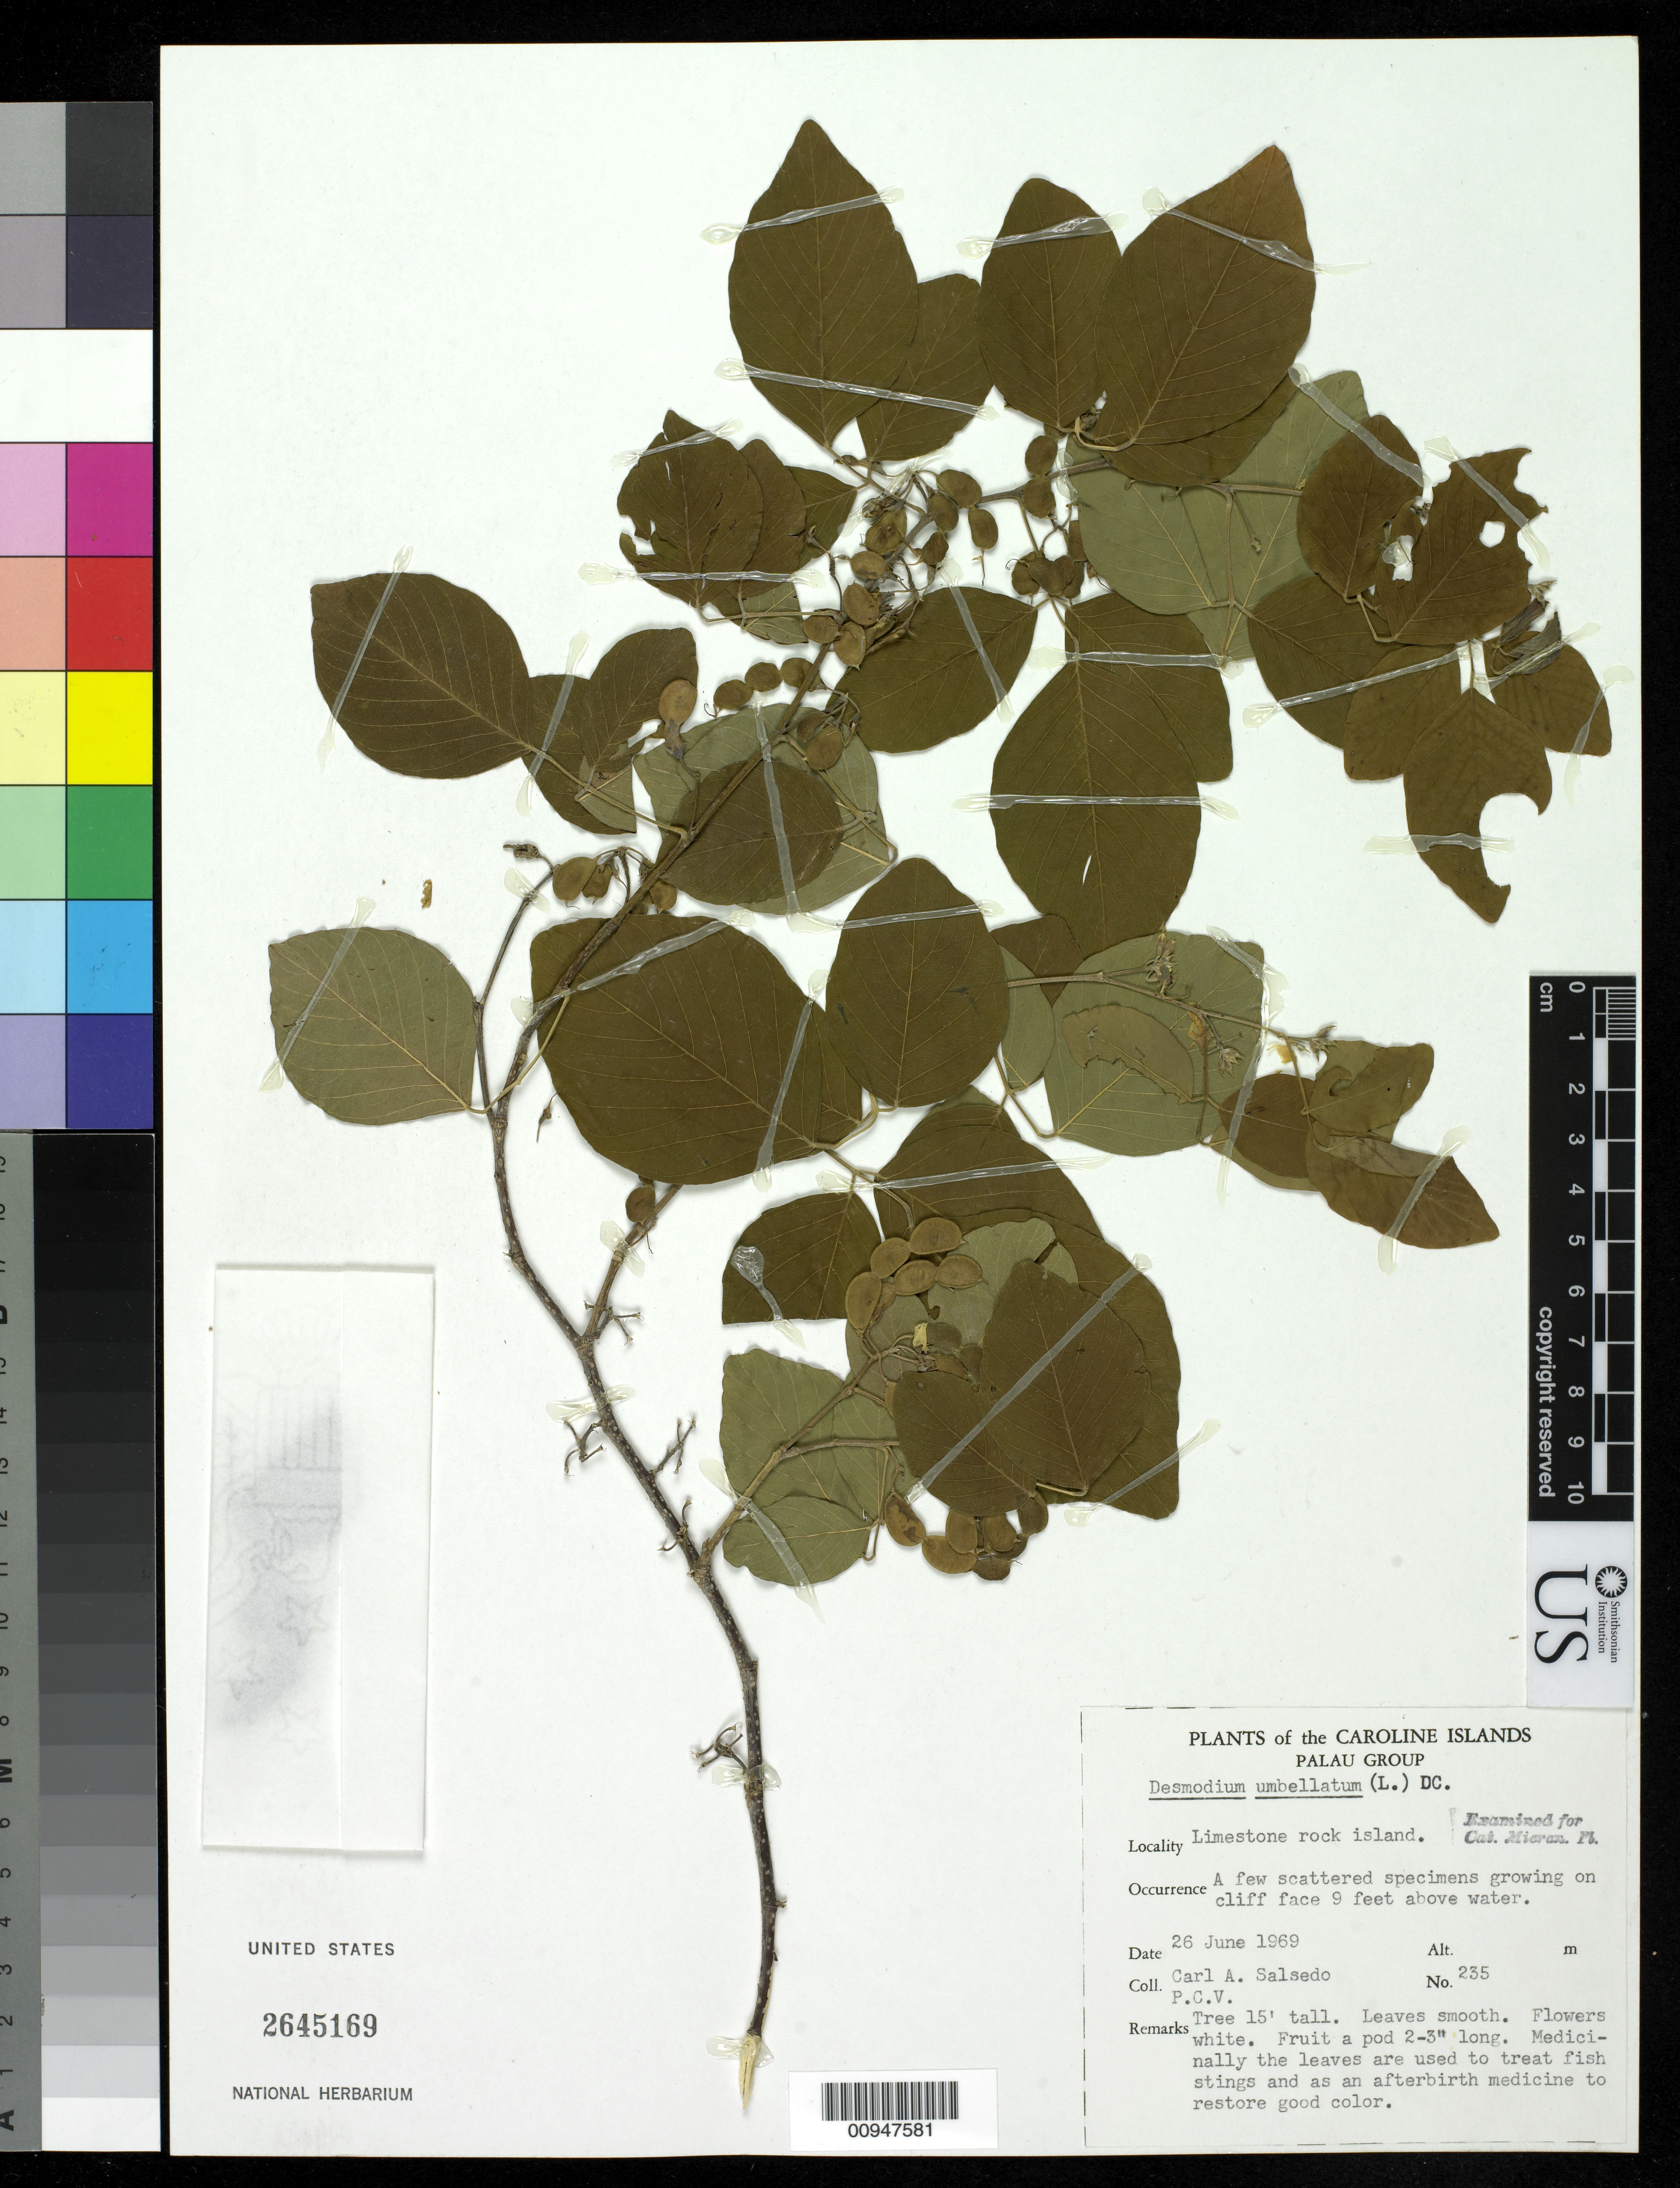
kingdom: Plantae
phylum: Tracheophyta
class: Magnoliopsida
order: Fabales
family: Fabaceae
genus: Dendrolobium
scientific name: Dendrolobium umbellatum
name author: (L.) Benth.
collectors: C.A. Salsedo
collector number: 235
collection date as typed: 26 Jun 1969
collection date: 1969-06-26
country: Palau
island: Chelbacheb [Rock] Islands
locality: Limestone rock island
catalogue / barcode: US 2645169